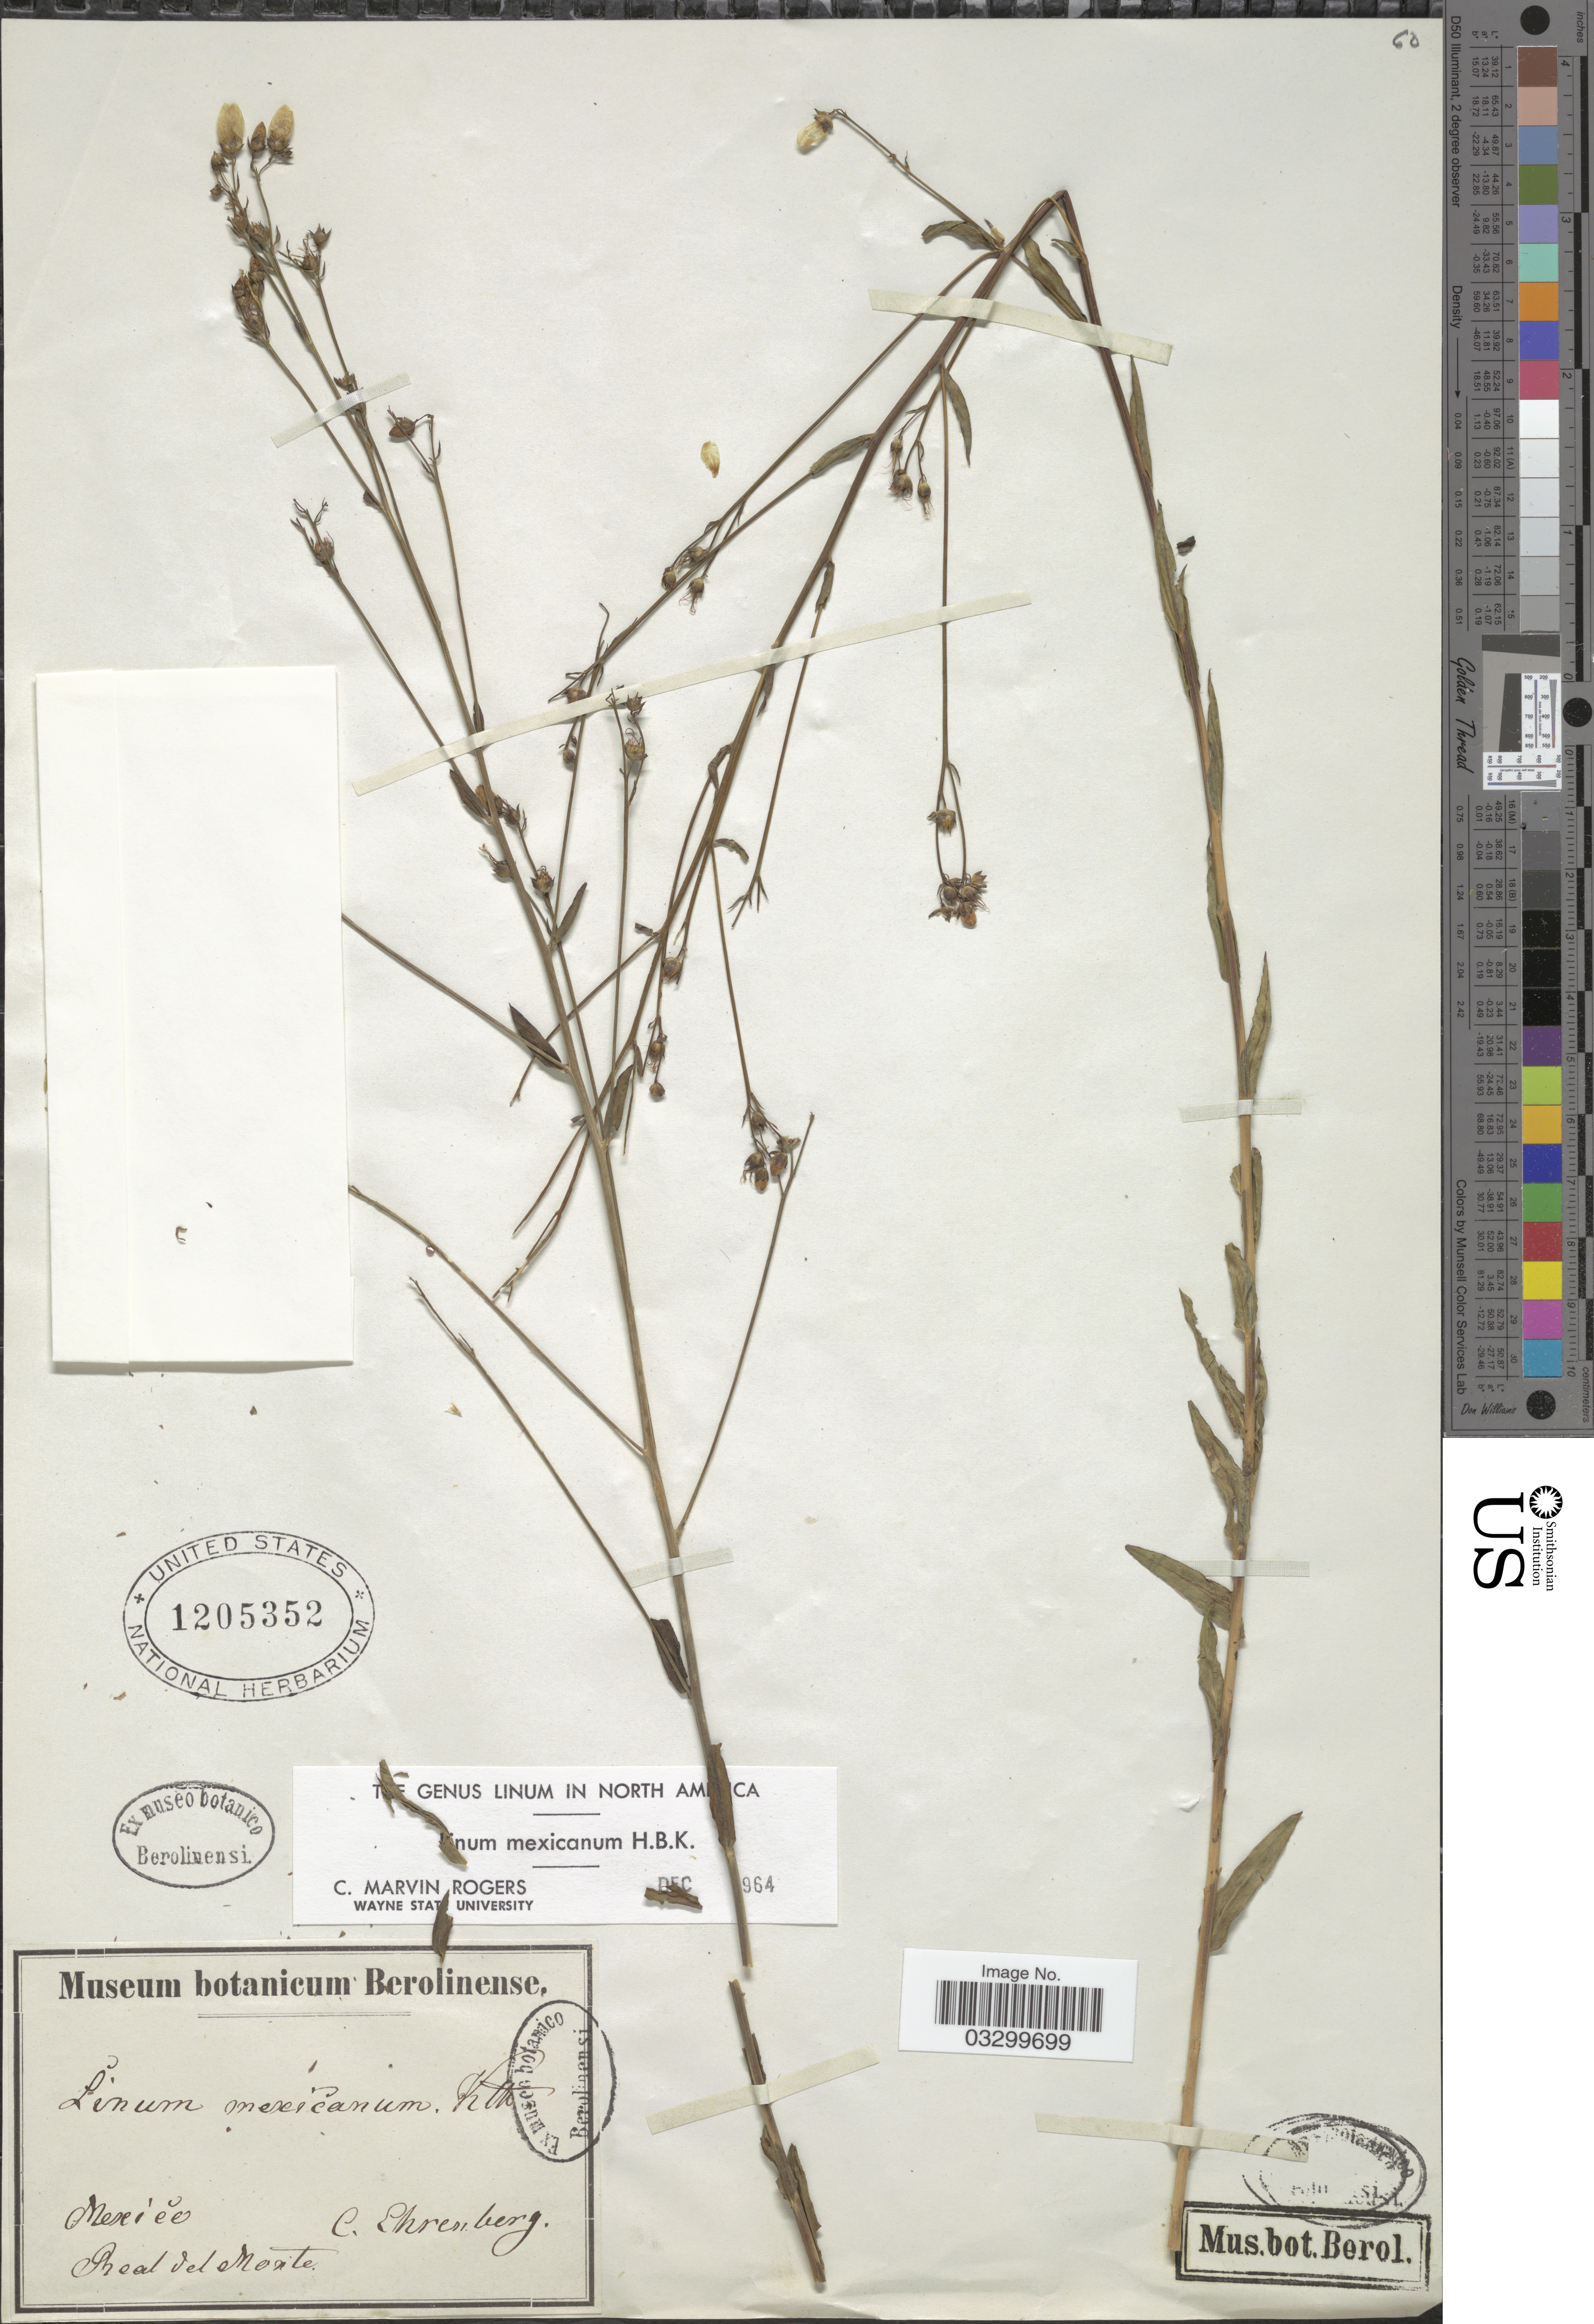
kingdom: Plantae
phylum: Tracheophyta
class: Magnoliopsida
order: Malpighiales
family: Linaceae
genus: Linum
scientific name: Linum mexicanum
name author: Kunth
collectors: C. G. Ehrenberg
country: Mexico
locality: Real del Monte.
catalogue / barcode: US 1205352